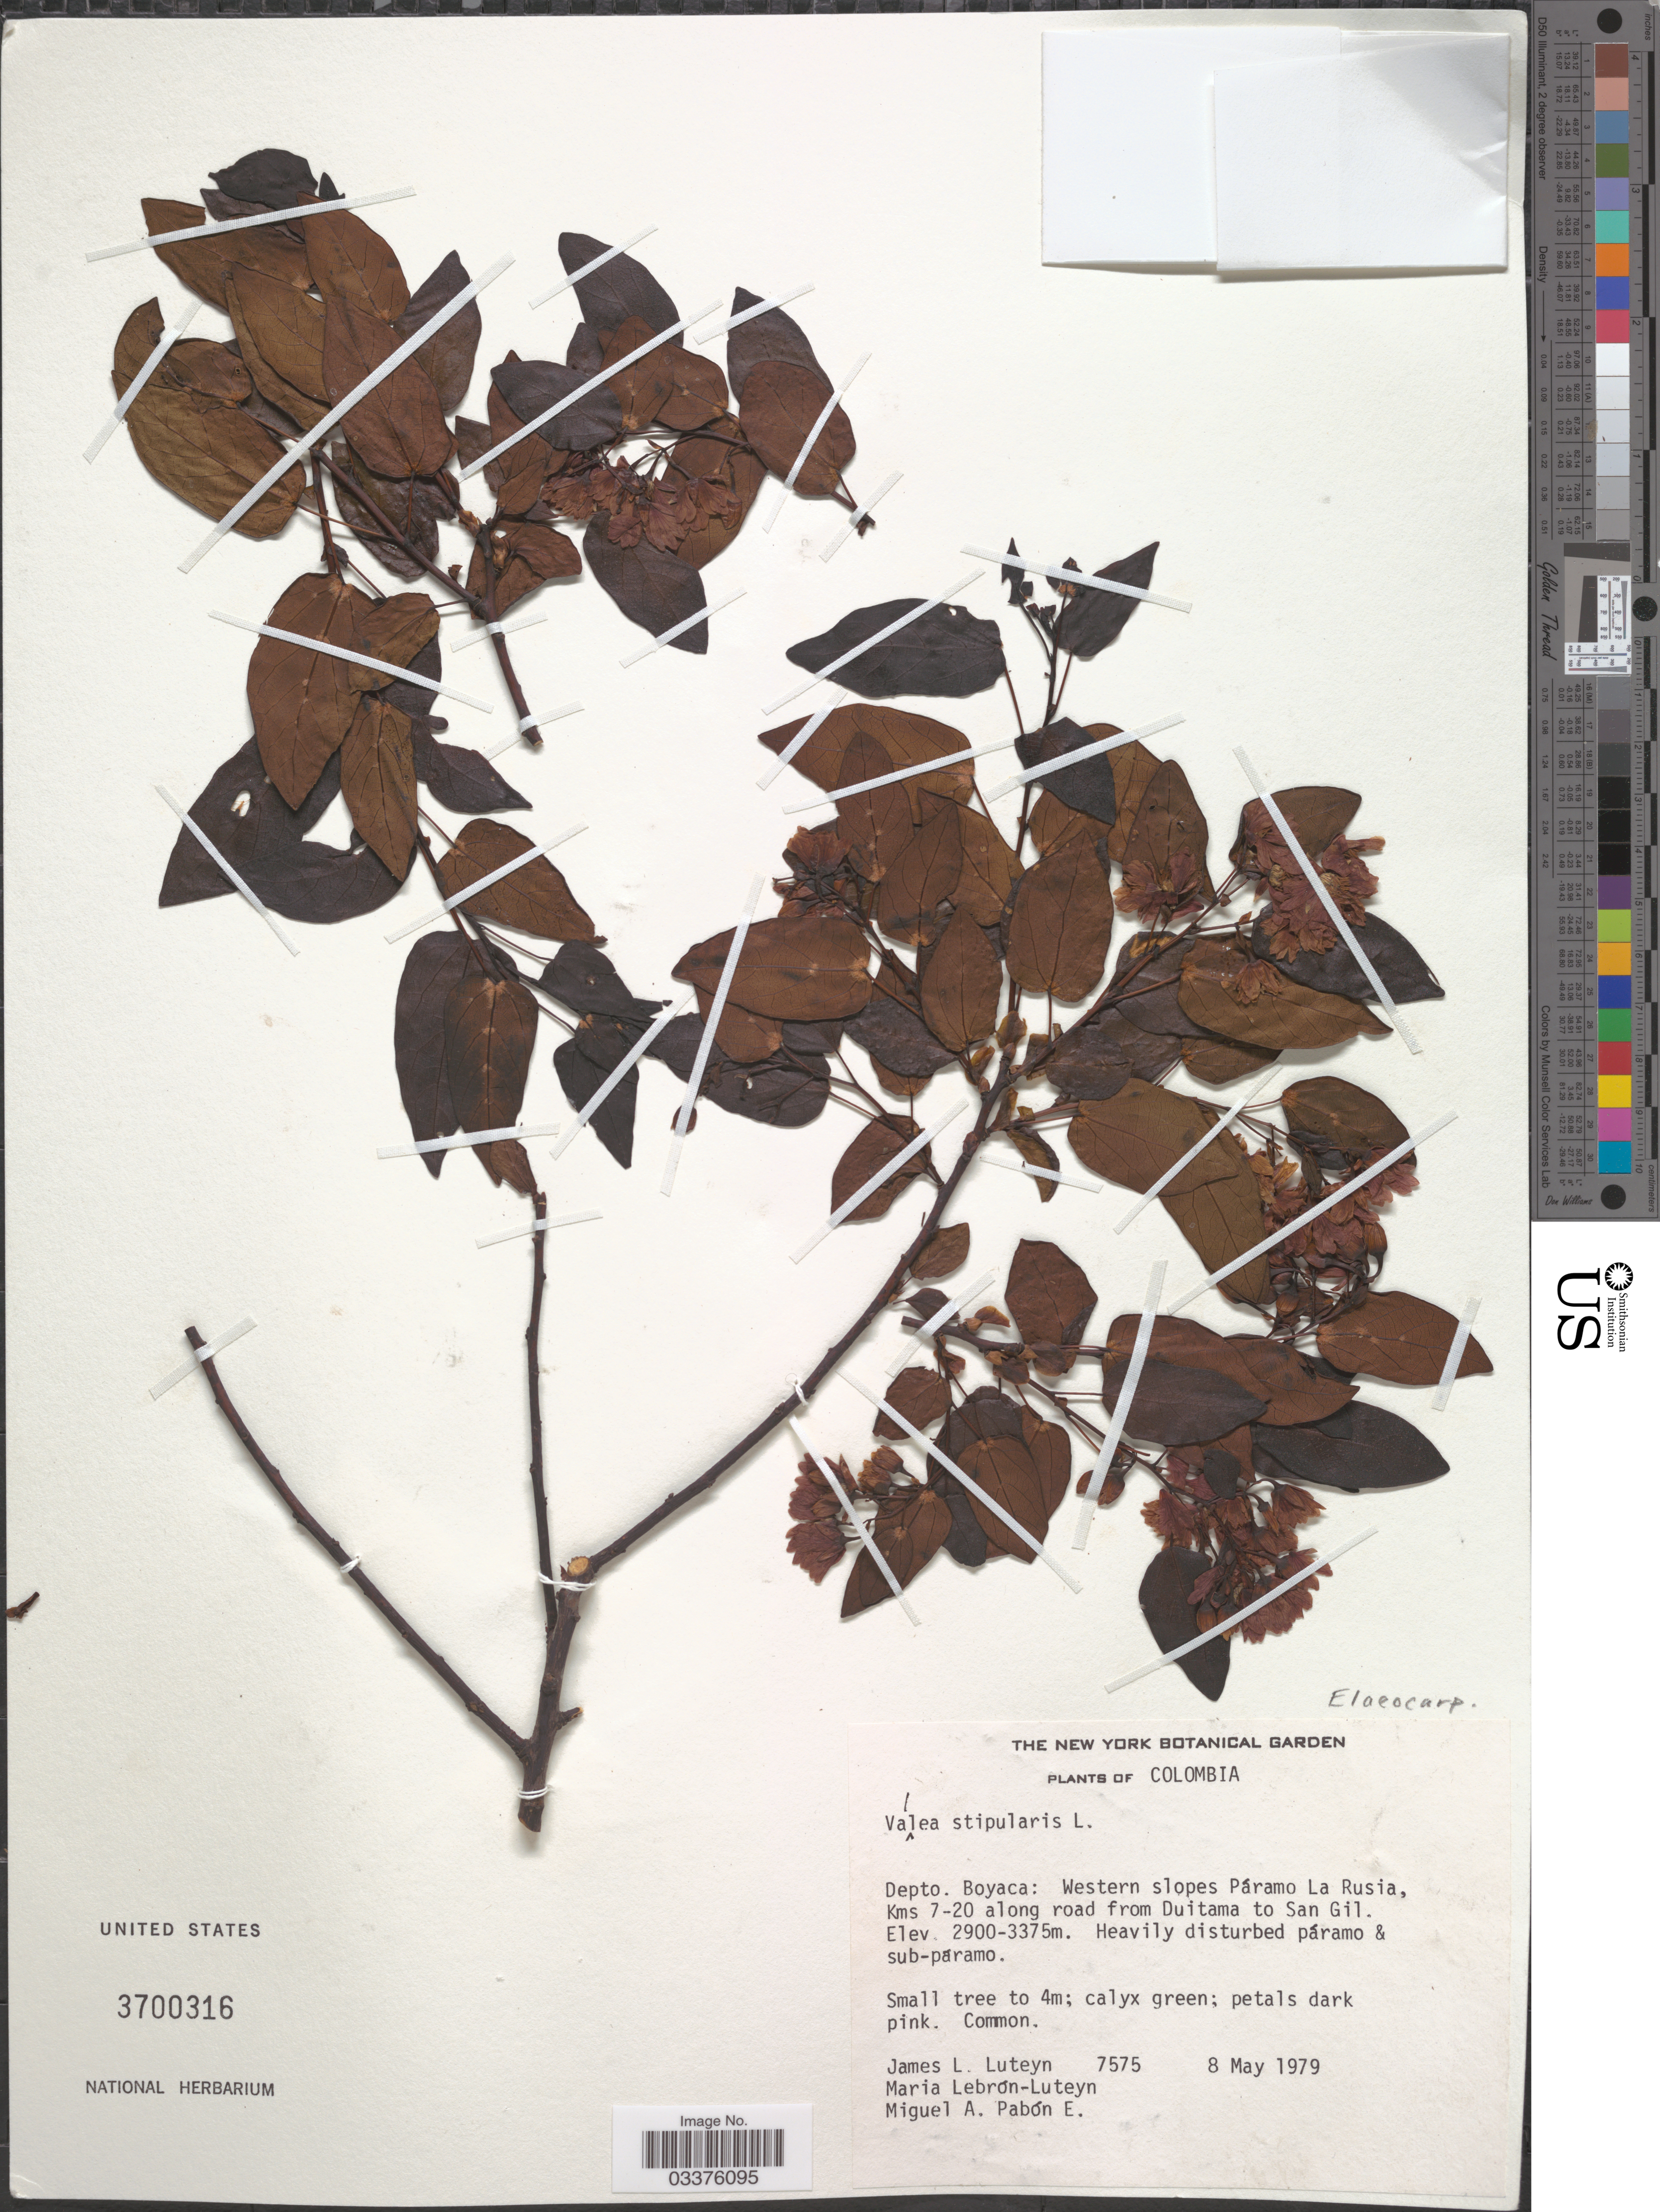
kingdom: Plantae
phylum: Tracheophyta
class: Magnoliopsida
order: Oxalidales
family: Elaeocarpaceae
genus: Vallea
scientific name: Vallea stipularis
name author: L. f.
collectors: J. Luteyn, M. L. Lebrón-Luteyn & M. A. Pabon E.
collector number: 7575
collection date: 1979-05-08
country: Colombia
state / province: Boyacá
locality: Depto. Boyaca: Western slopes Páramo La Rusia. Kms 7-20 along road from Duitama to San Gil.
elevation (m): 2900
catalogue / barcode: US 3700316